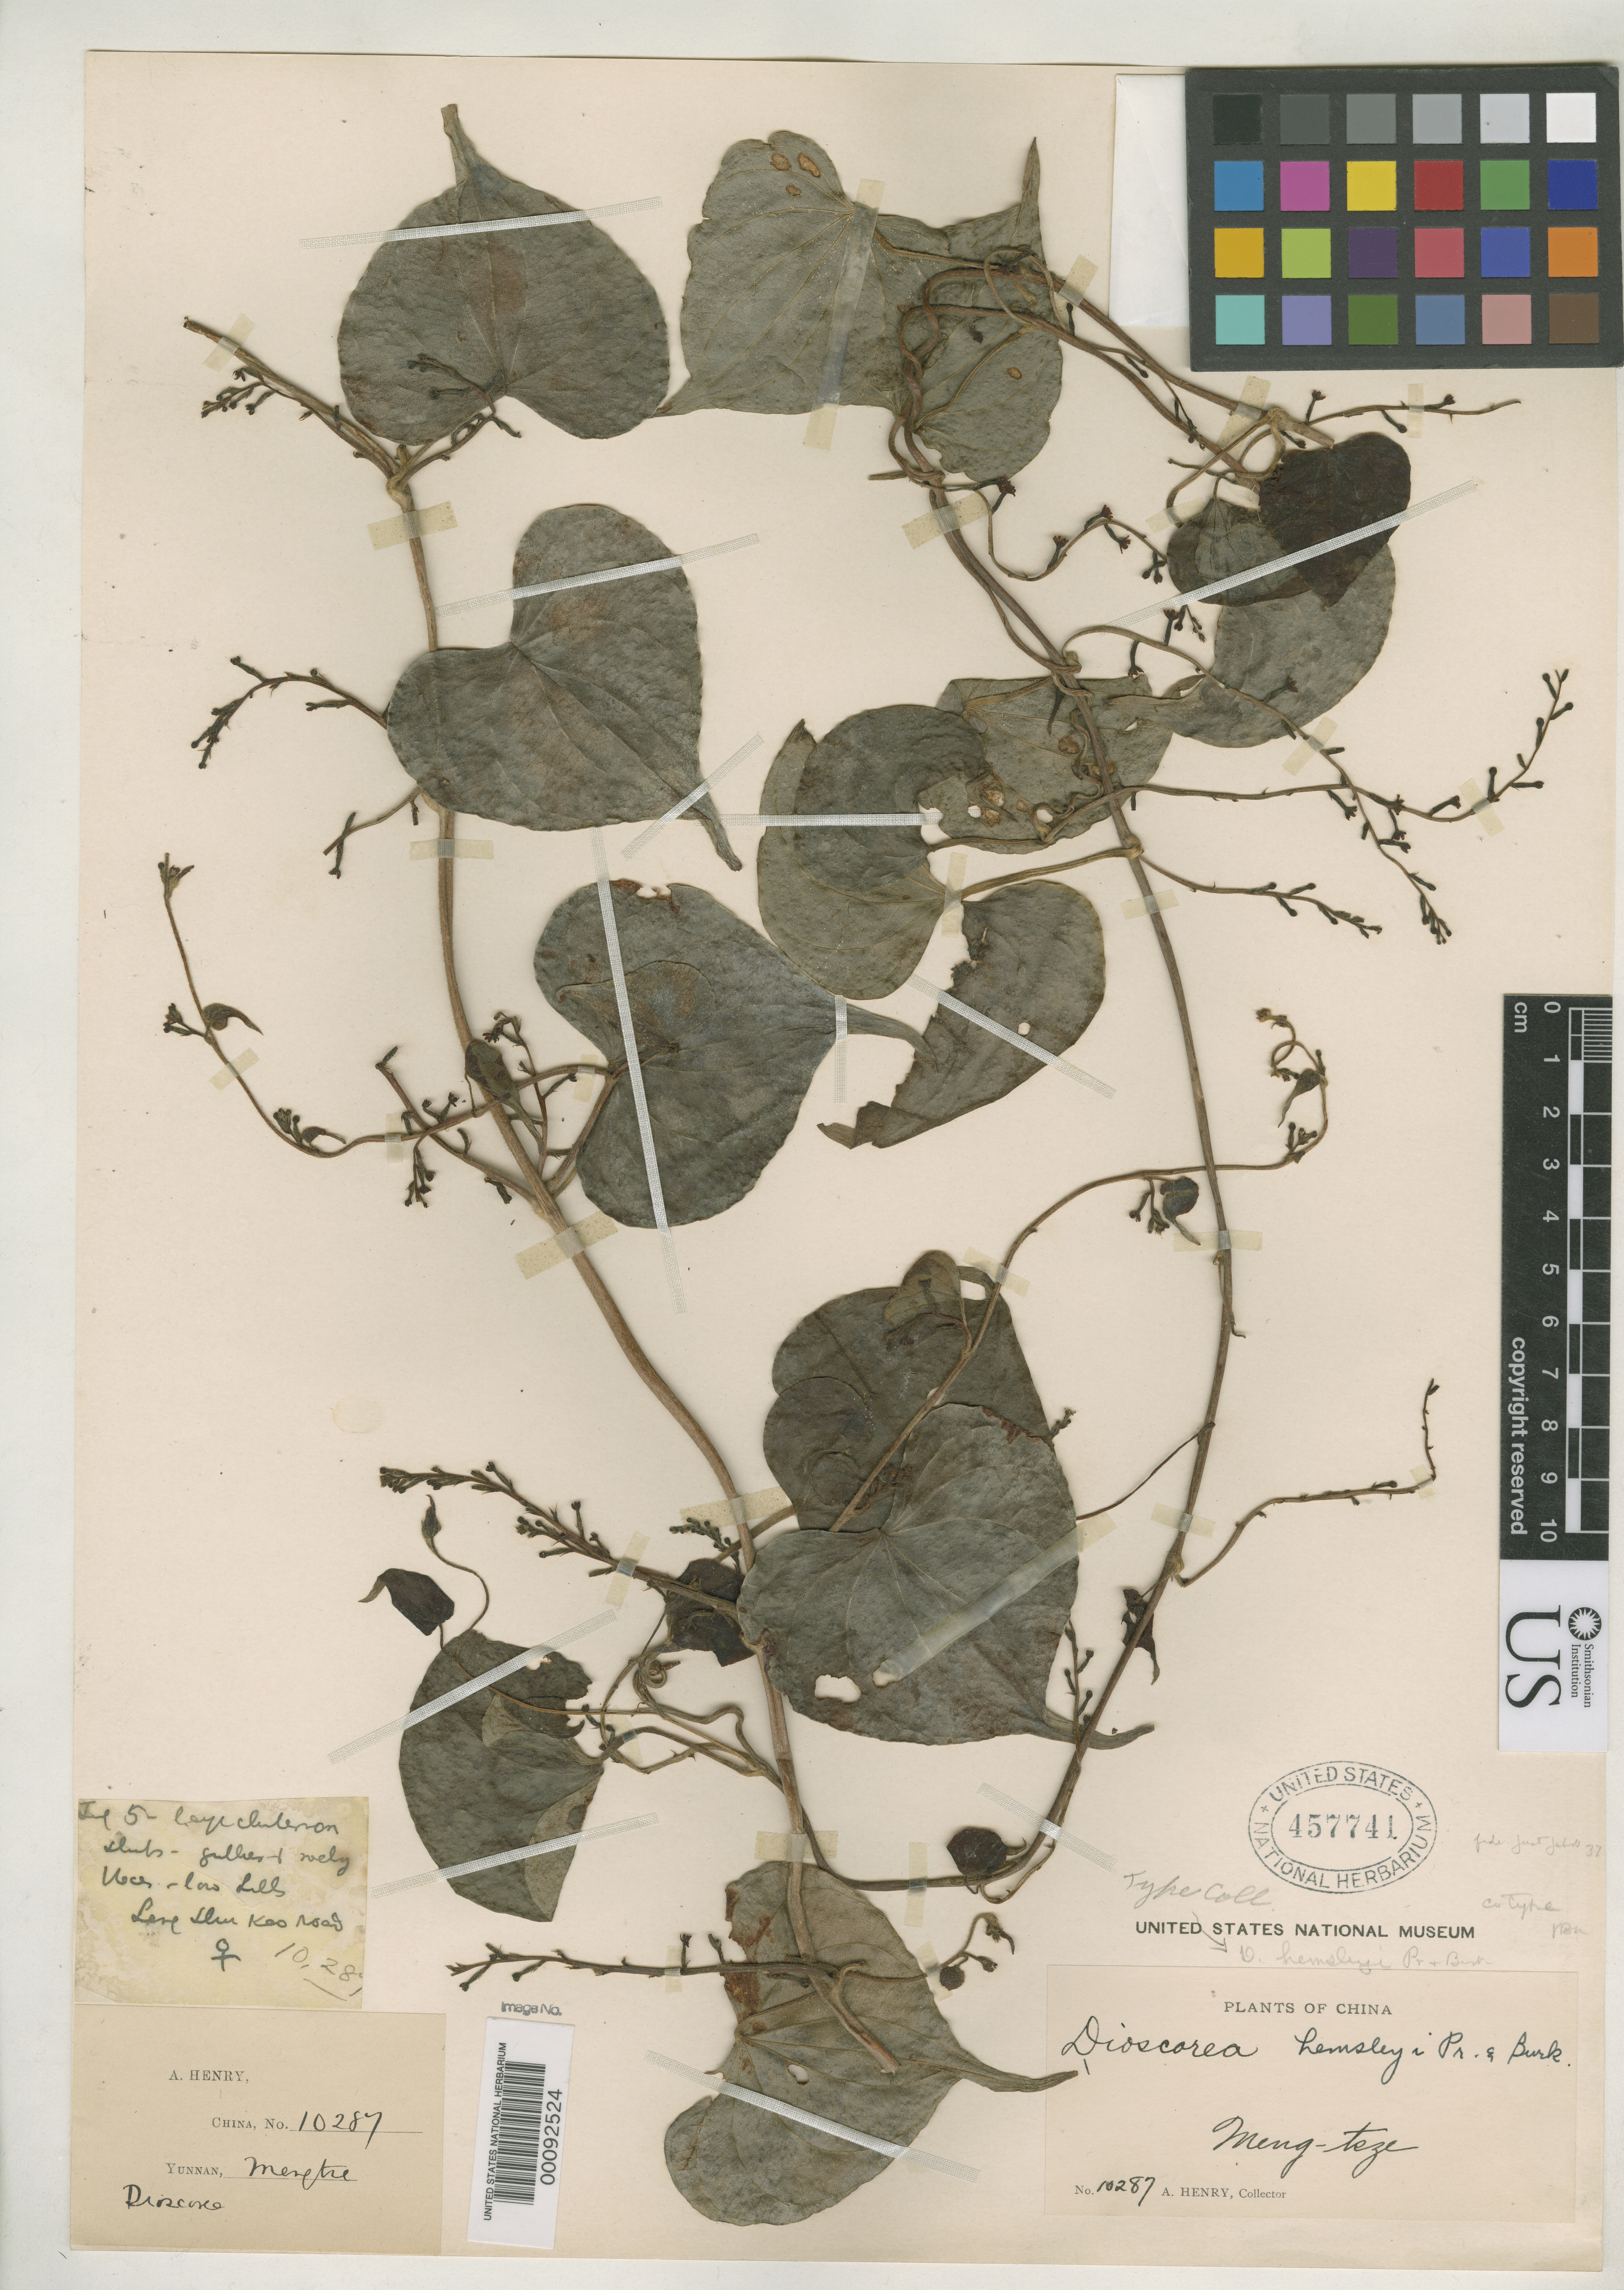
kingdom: Plantae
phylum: Tracheophyta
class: Liliopsida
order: Dioscoreales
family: Dioscoreaceae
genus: Dioscorea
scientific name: Dioscorea hemsleyi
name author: Prain & Burkill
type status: Type Collection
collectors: A. Henry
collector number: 10287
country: China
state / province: Yunnan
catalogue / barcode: US 457741